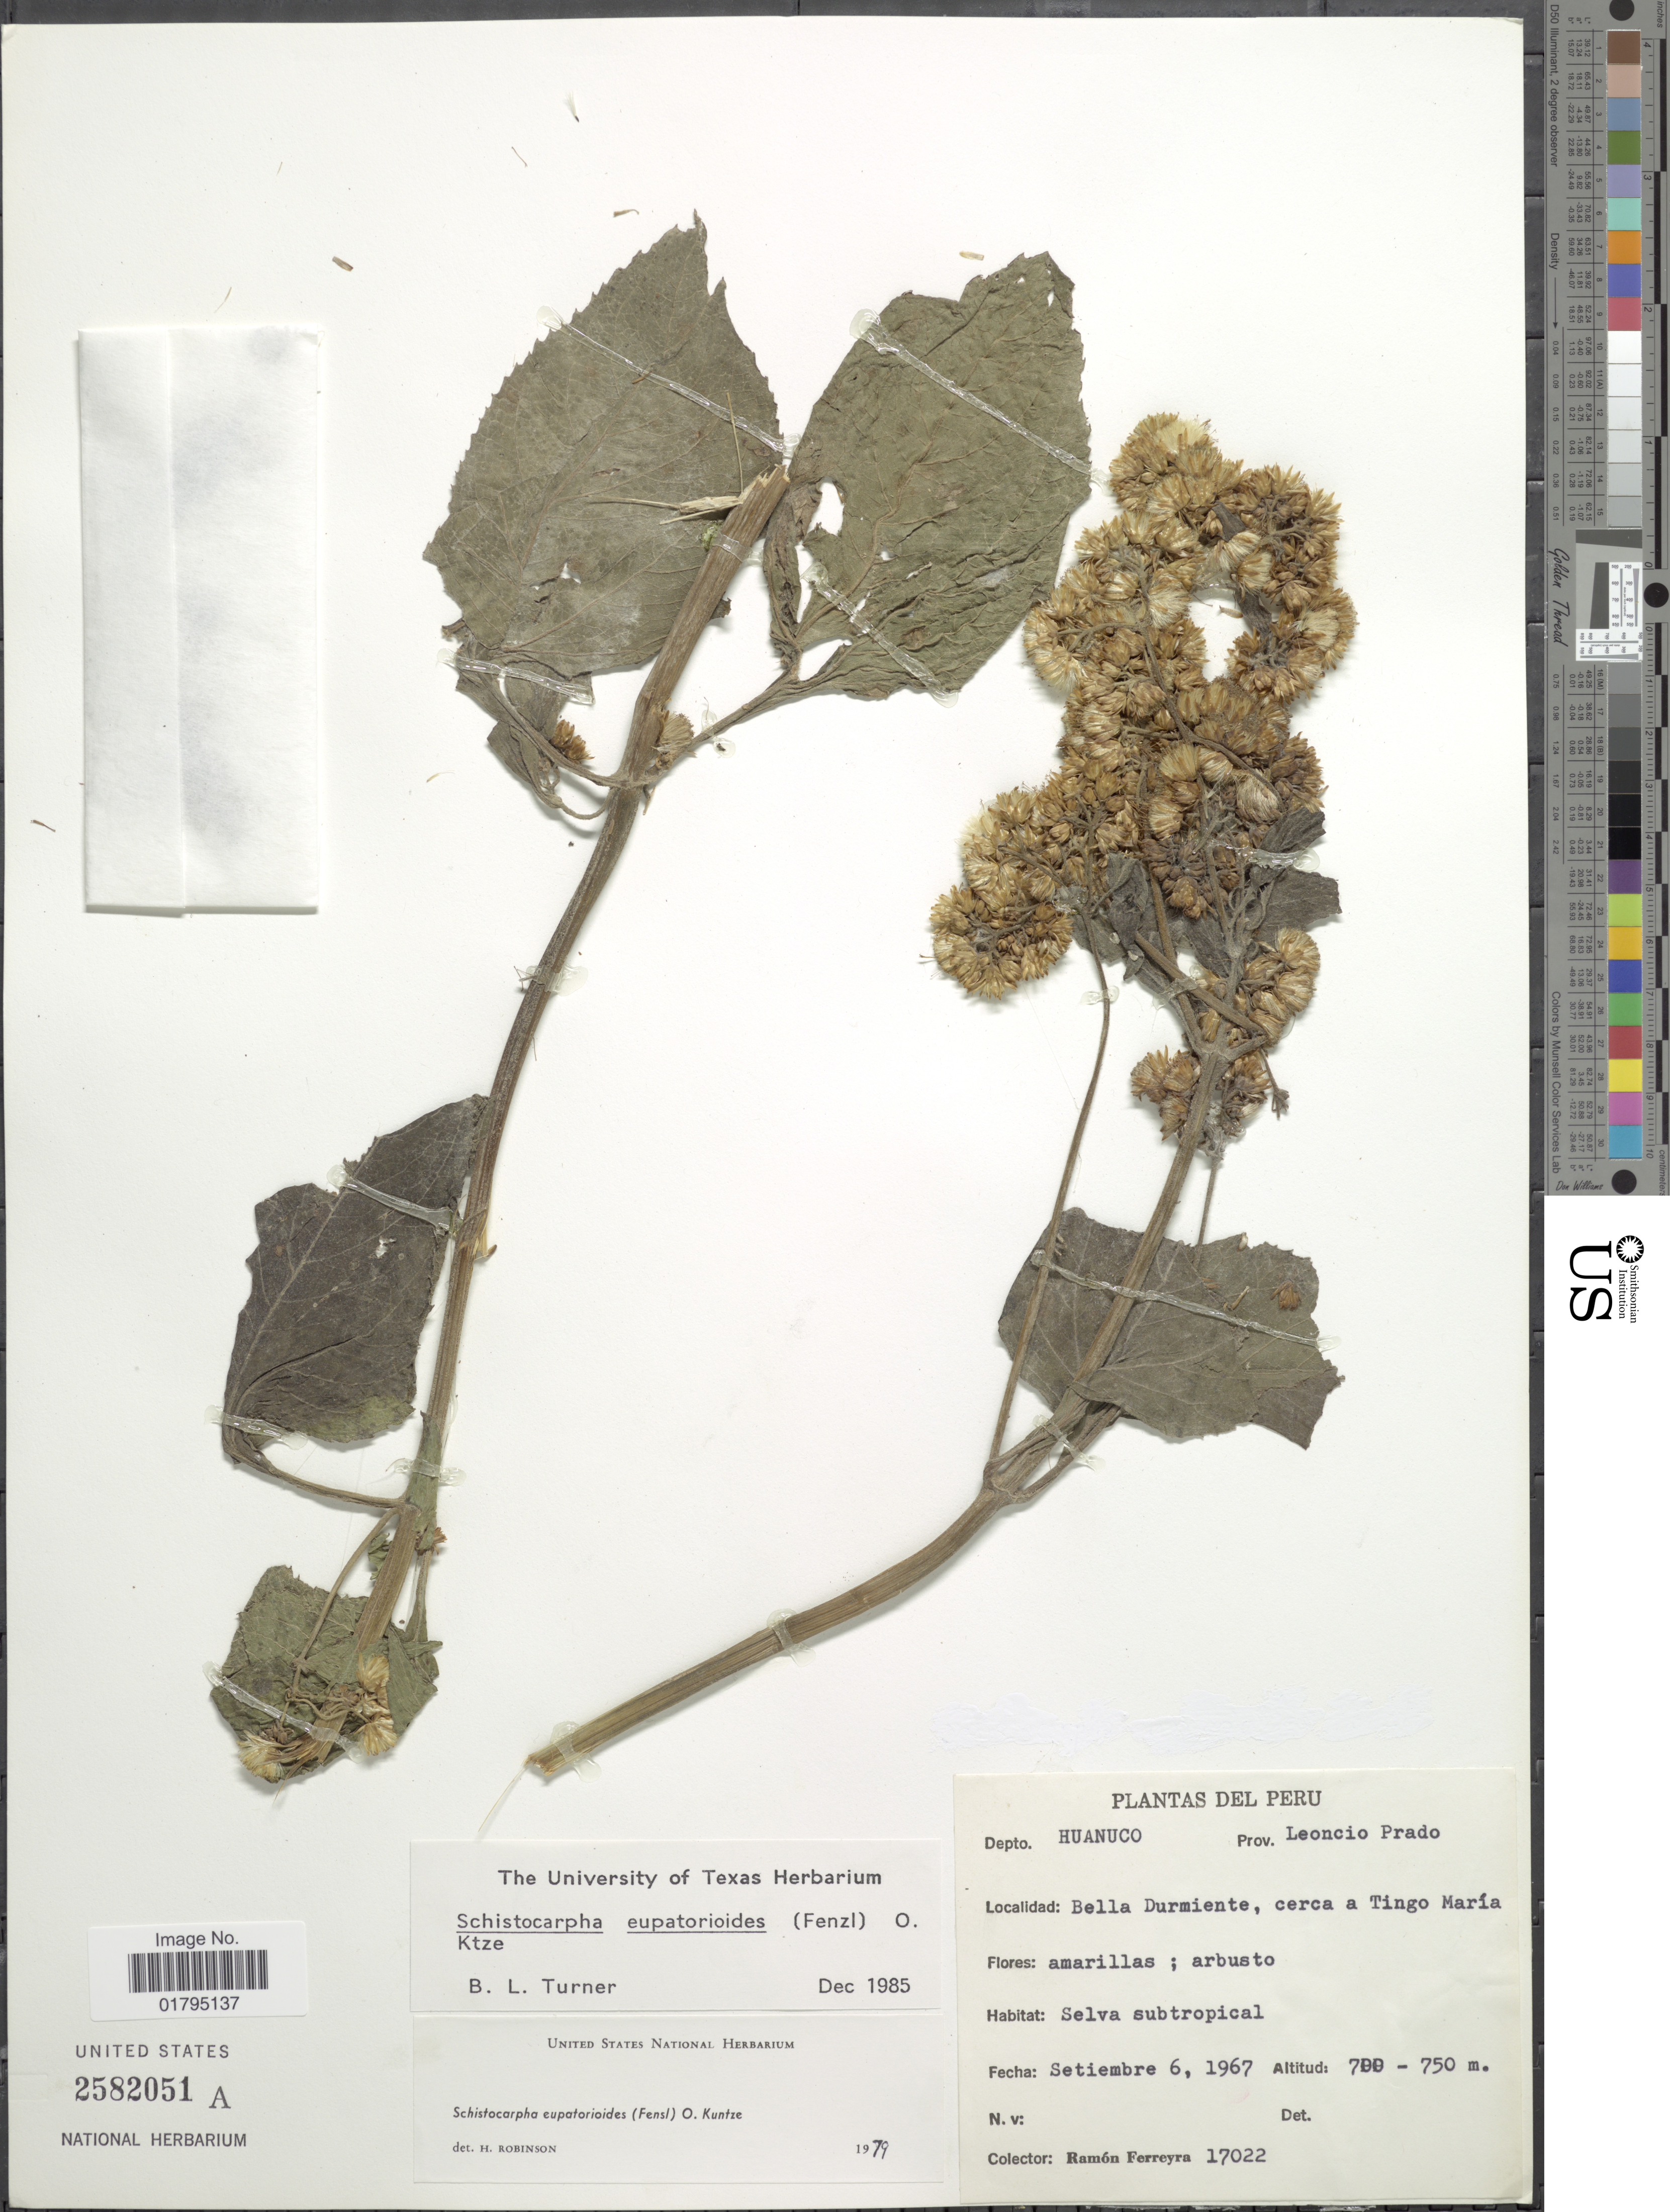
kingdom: Plantae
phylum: Tracheophyta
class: Magnoliopsida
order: Asterales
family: Asteraceae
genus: Schistocarpha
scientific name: Schistocarpha eupatorioides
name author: (Fenzl) Kuntze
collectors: R. A. Ferreyra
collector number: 17022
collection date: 1967-09-06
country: Peru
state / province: Huánuco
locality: Depto. Huanuco, Prov. Leoncio Prado, Bella Durmiente, cerca a Tingo Maria.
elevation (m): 700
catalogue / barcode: US 2582051A